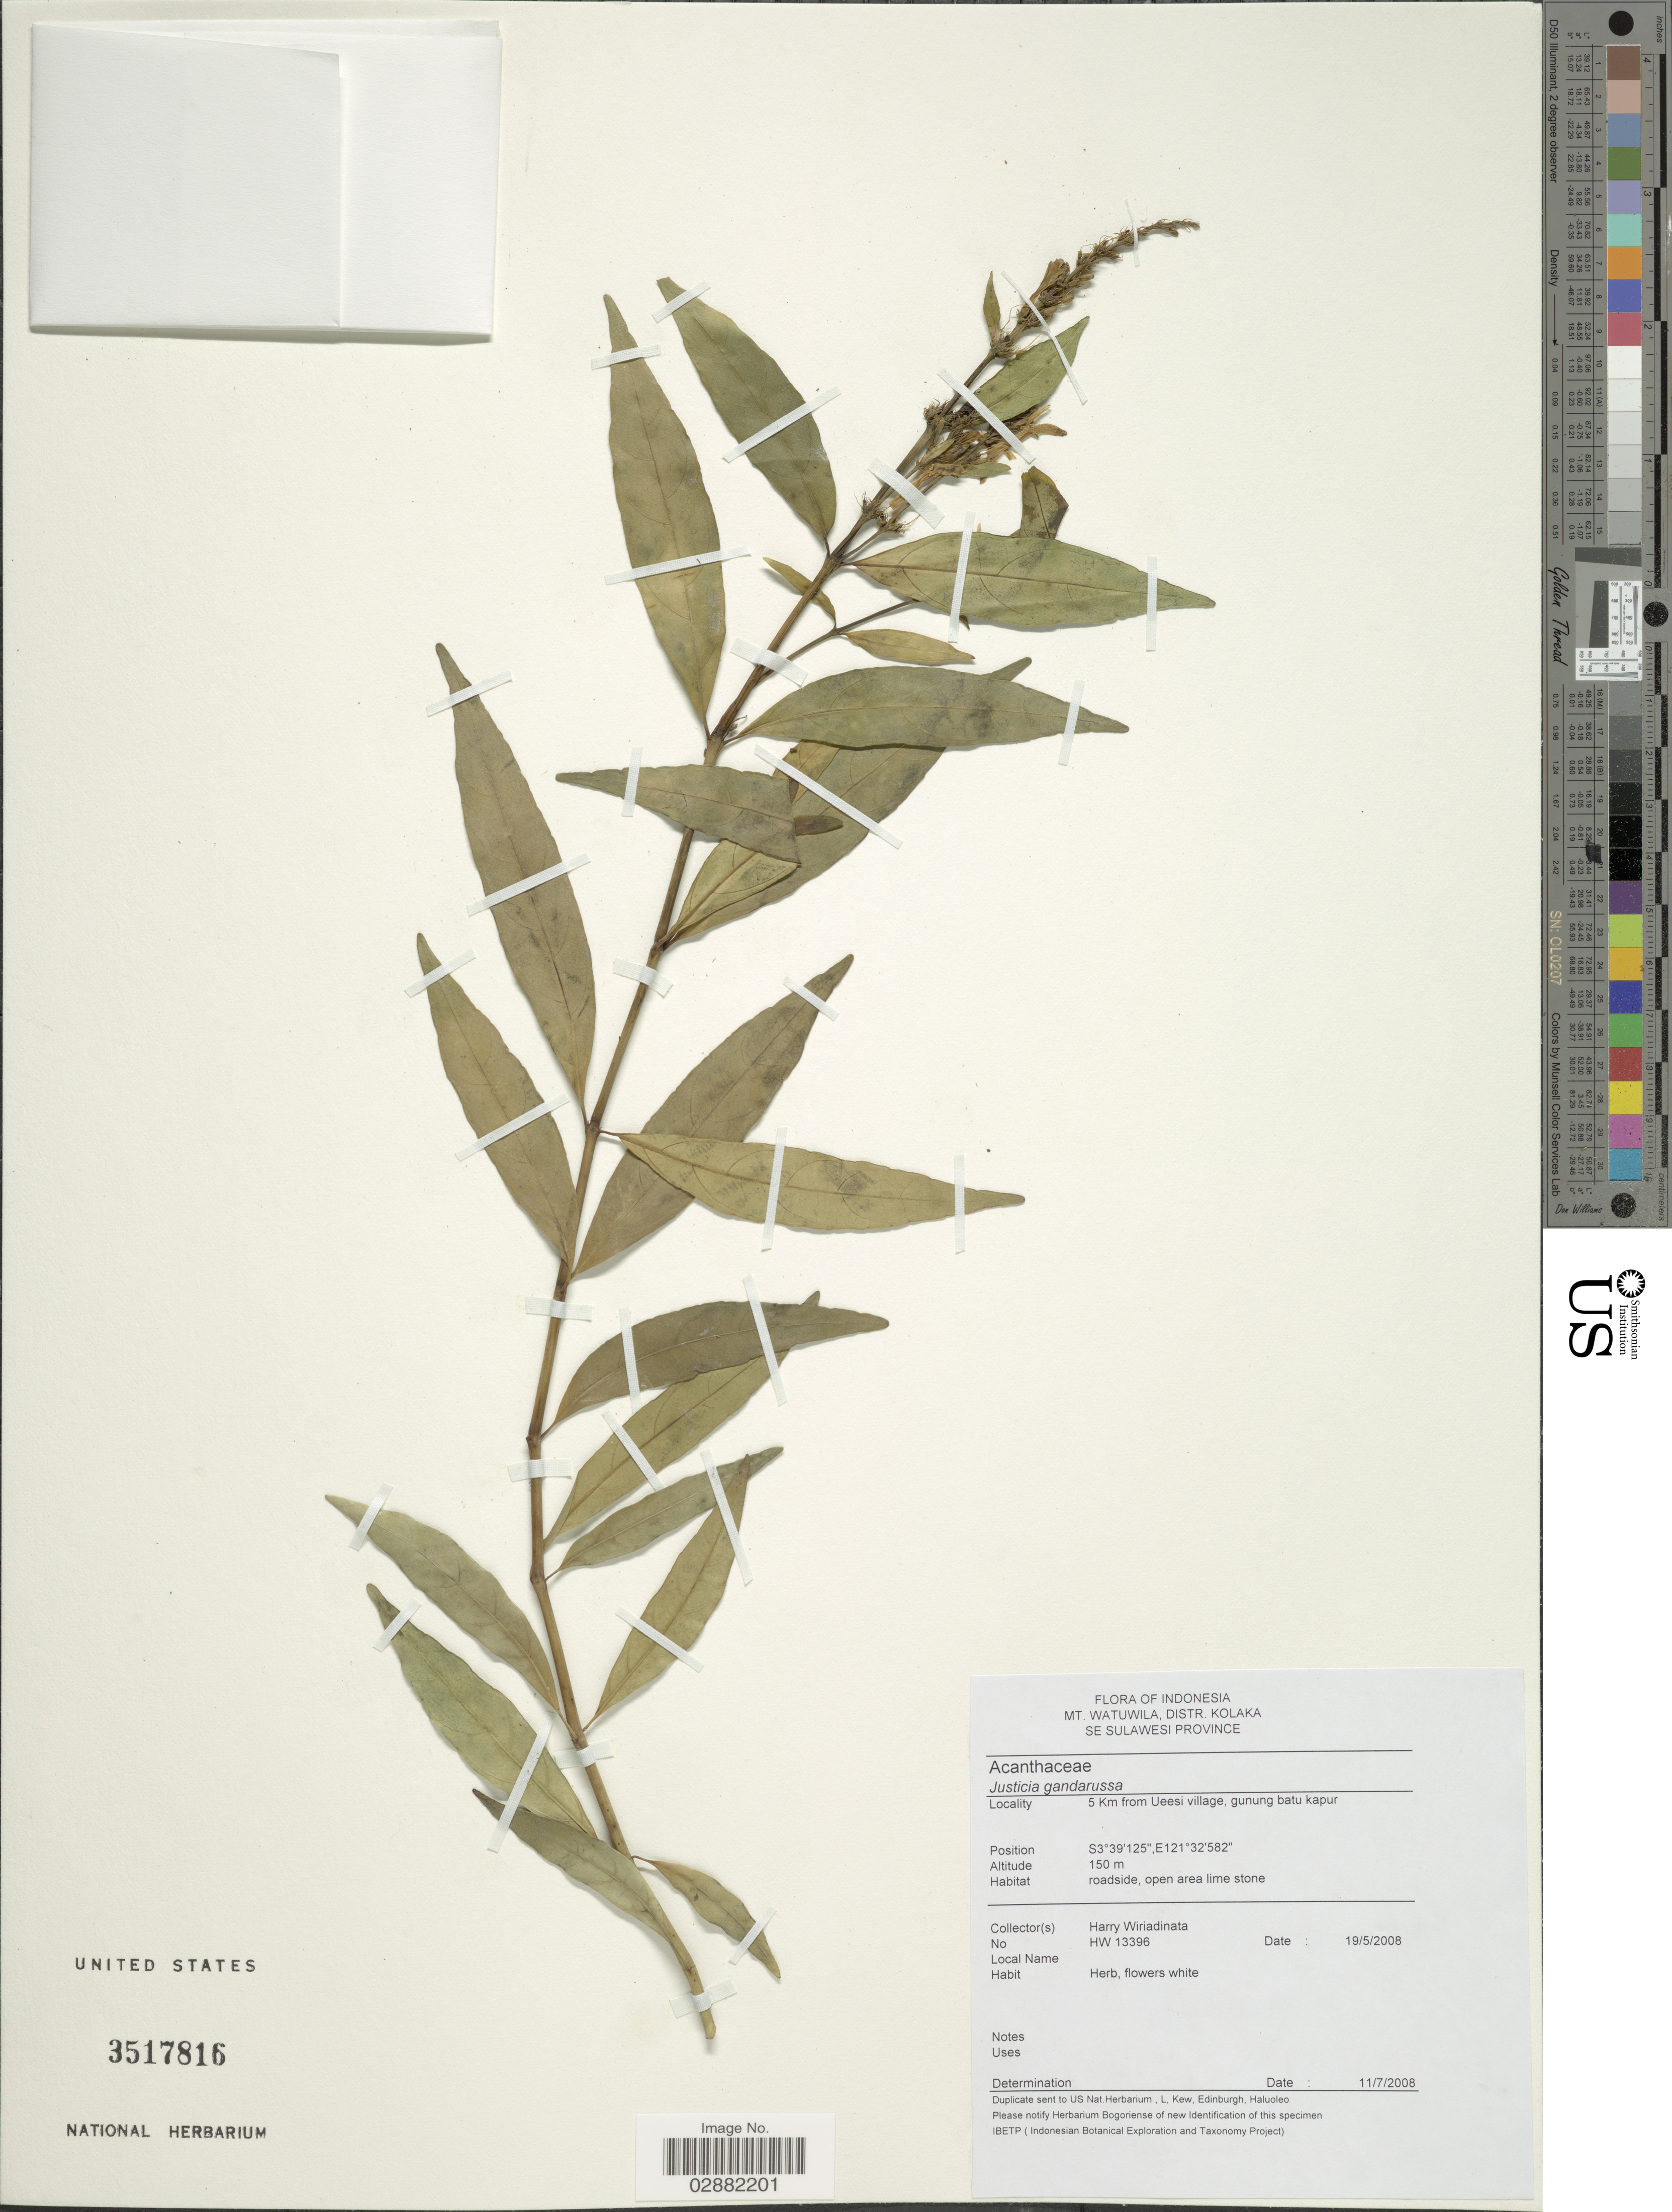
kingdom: Plantae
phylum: Tracheophyta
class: Magnoliopsida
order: Lamiales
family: Acanthaceae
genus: Justicia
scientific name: Justicia gendarussa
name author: Burm. f.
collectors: H. Wiriadinata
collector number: HW 13396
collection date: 2008-05-19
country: Indonesia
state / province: Sulawesi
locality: Indonesia. Mt. Watuwila, Distr. Kolaka. SE Sulawesi Province. 5 Km from Ueesi village, gunung batu kapur.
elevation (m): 150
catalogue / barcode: US 3517816